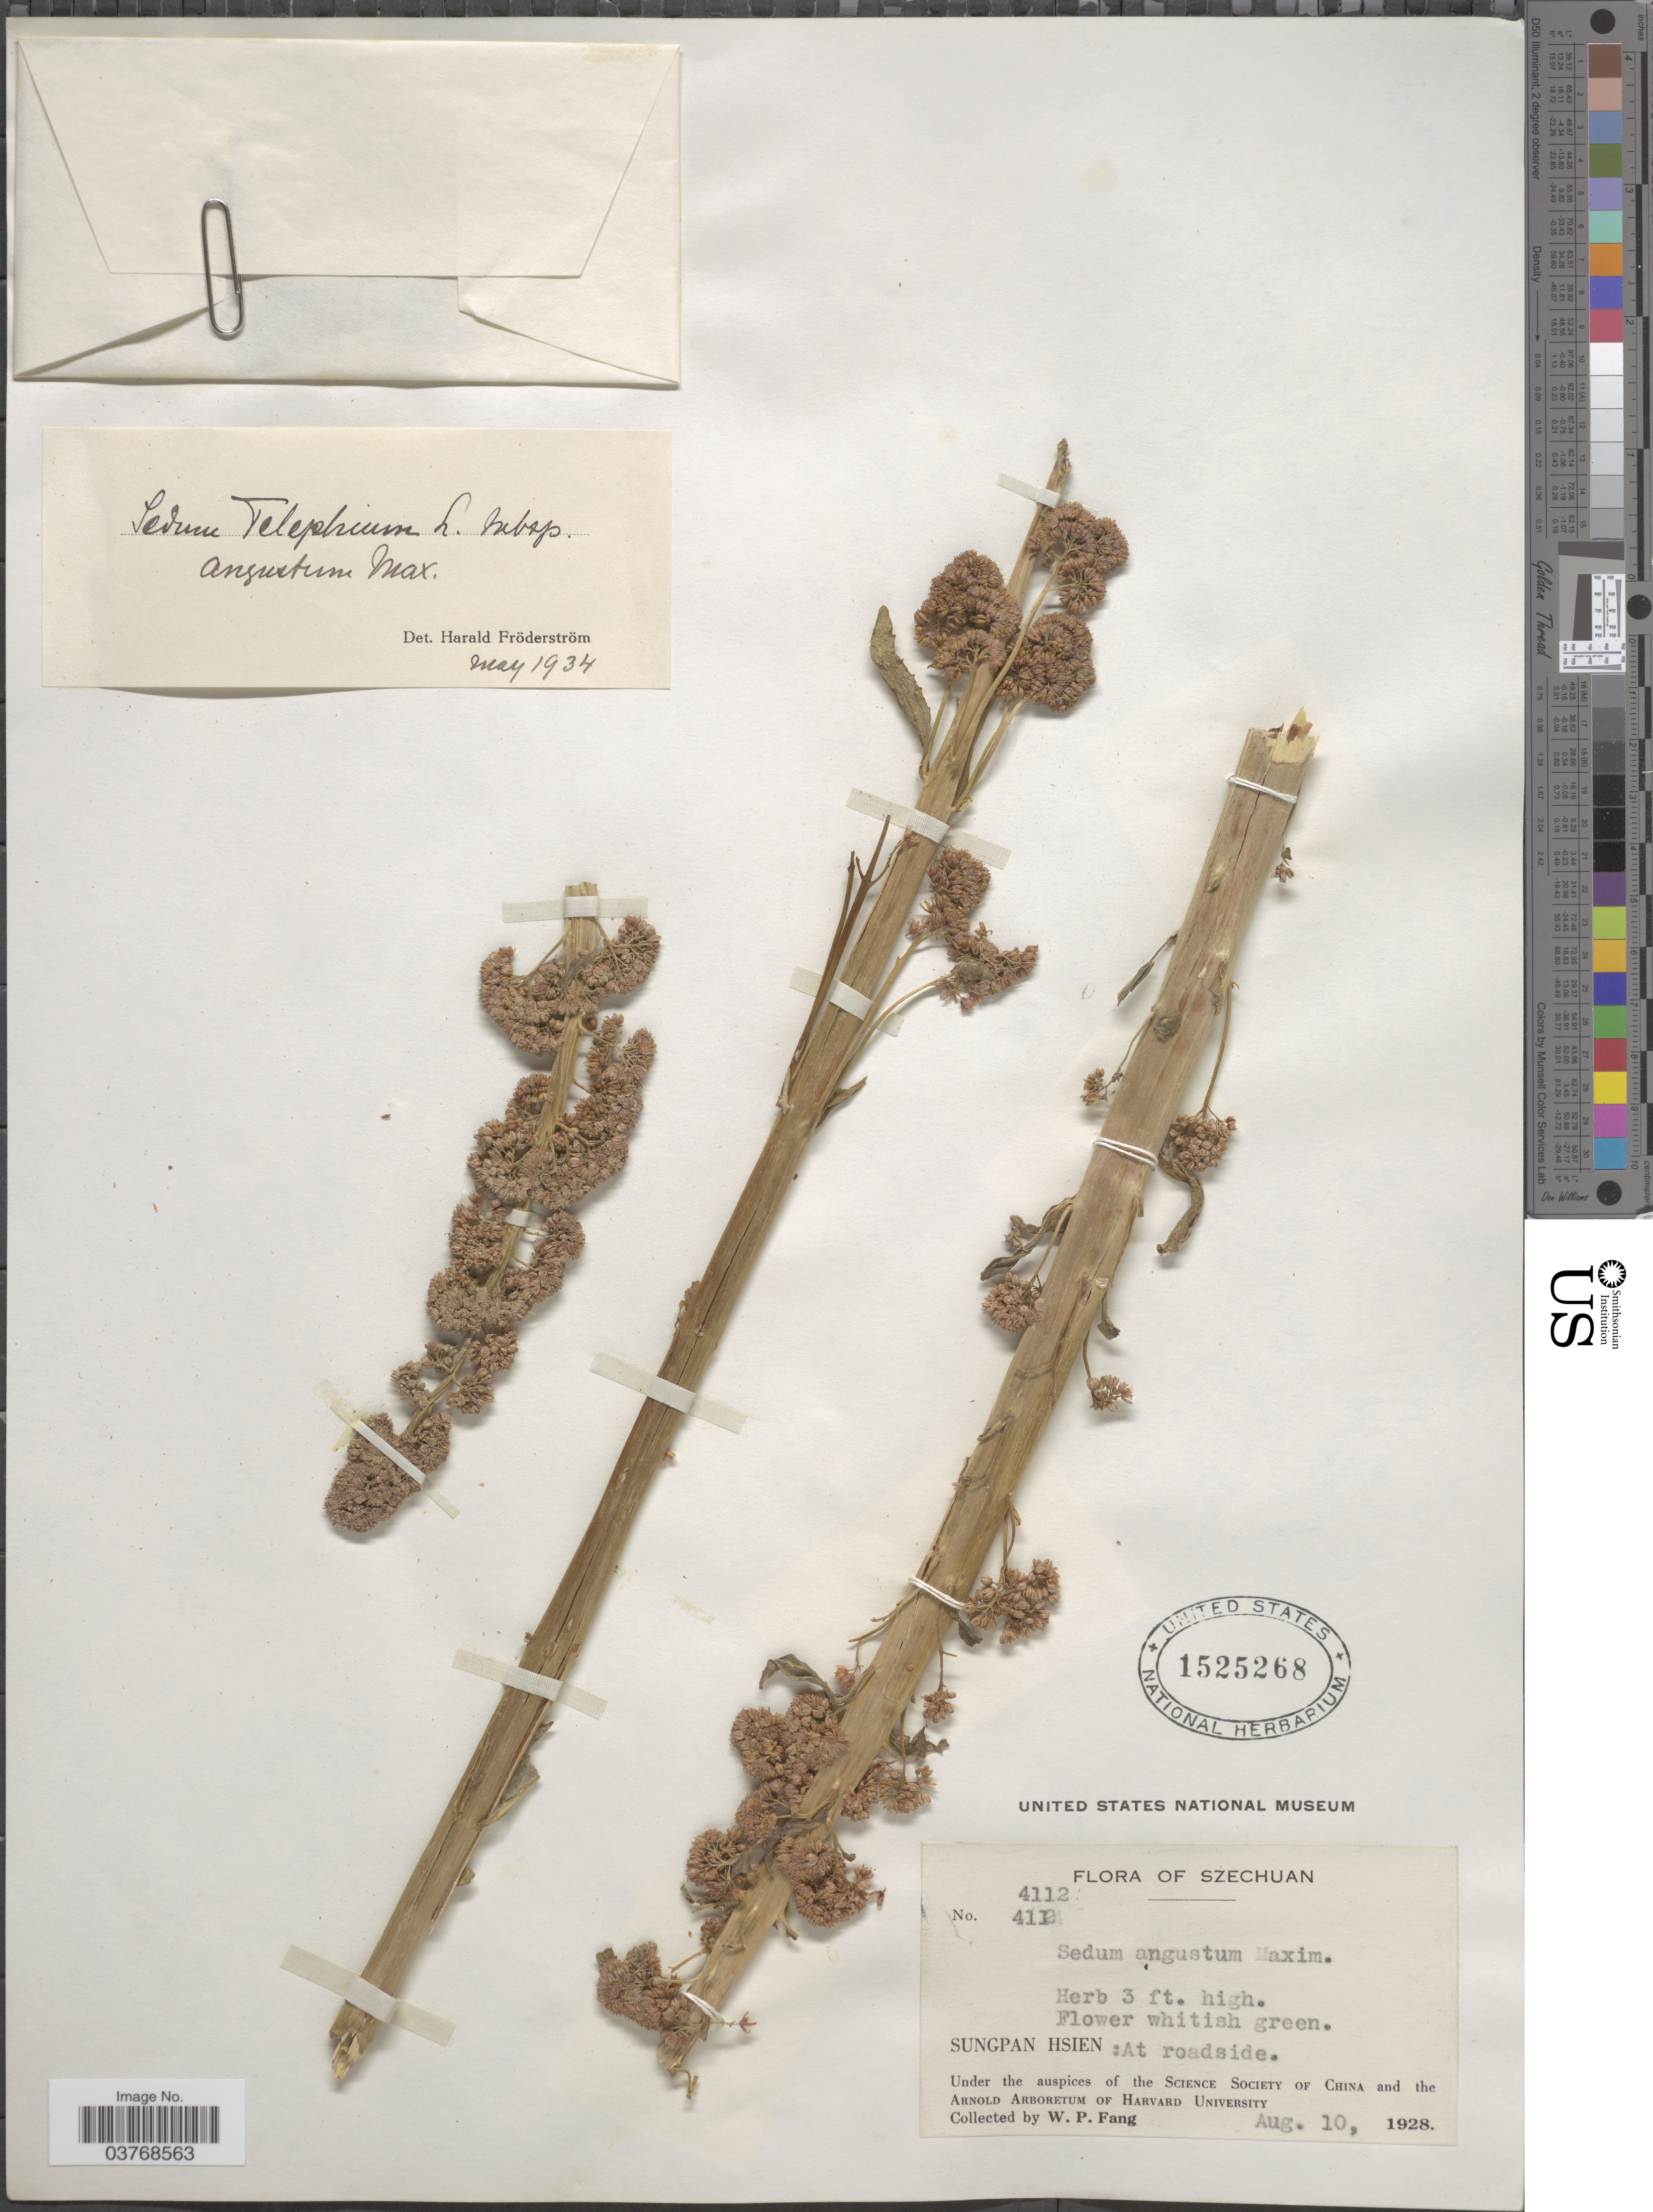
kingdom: Plantae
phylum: Tracheophyta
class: Magnoliopsida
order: Saxifragales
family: Crassulaceae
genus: Hylotelephium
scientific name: Hylotelephium angustum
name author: (Maxim.) H. Ohba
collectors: W. P. Fang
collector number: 4112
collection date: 1928-08-10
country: China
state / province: Sichuan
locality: Szechuan. Sungpan Hsien: At roadside.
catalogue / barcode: US 1525268